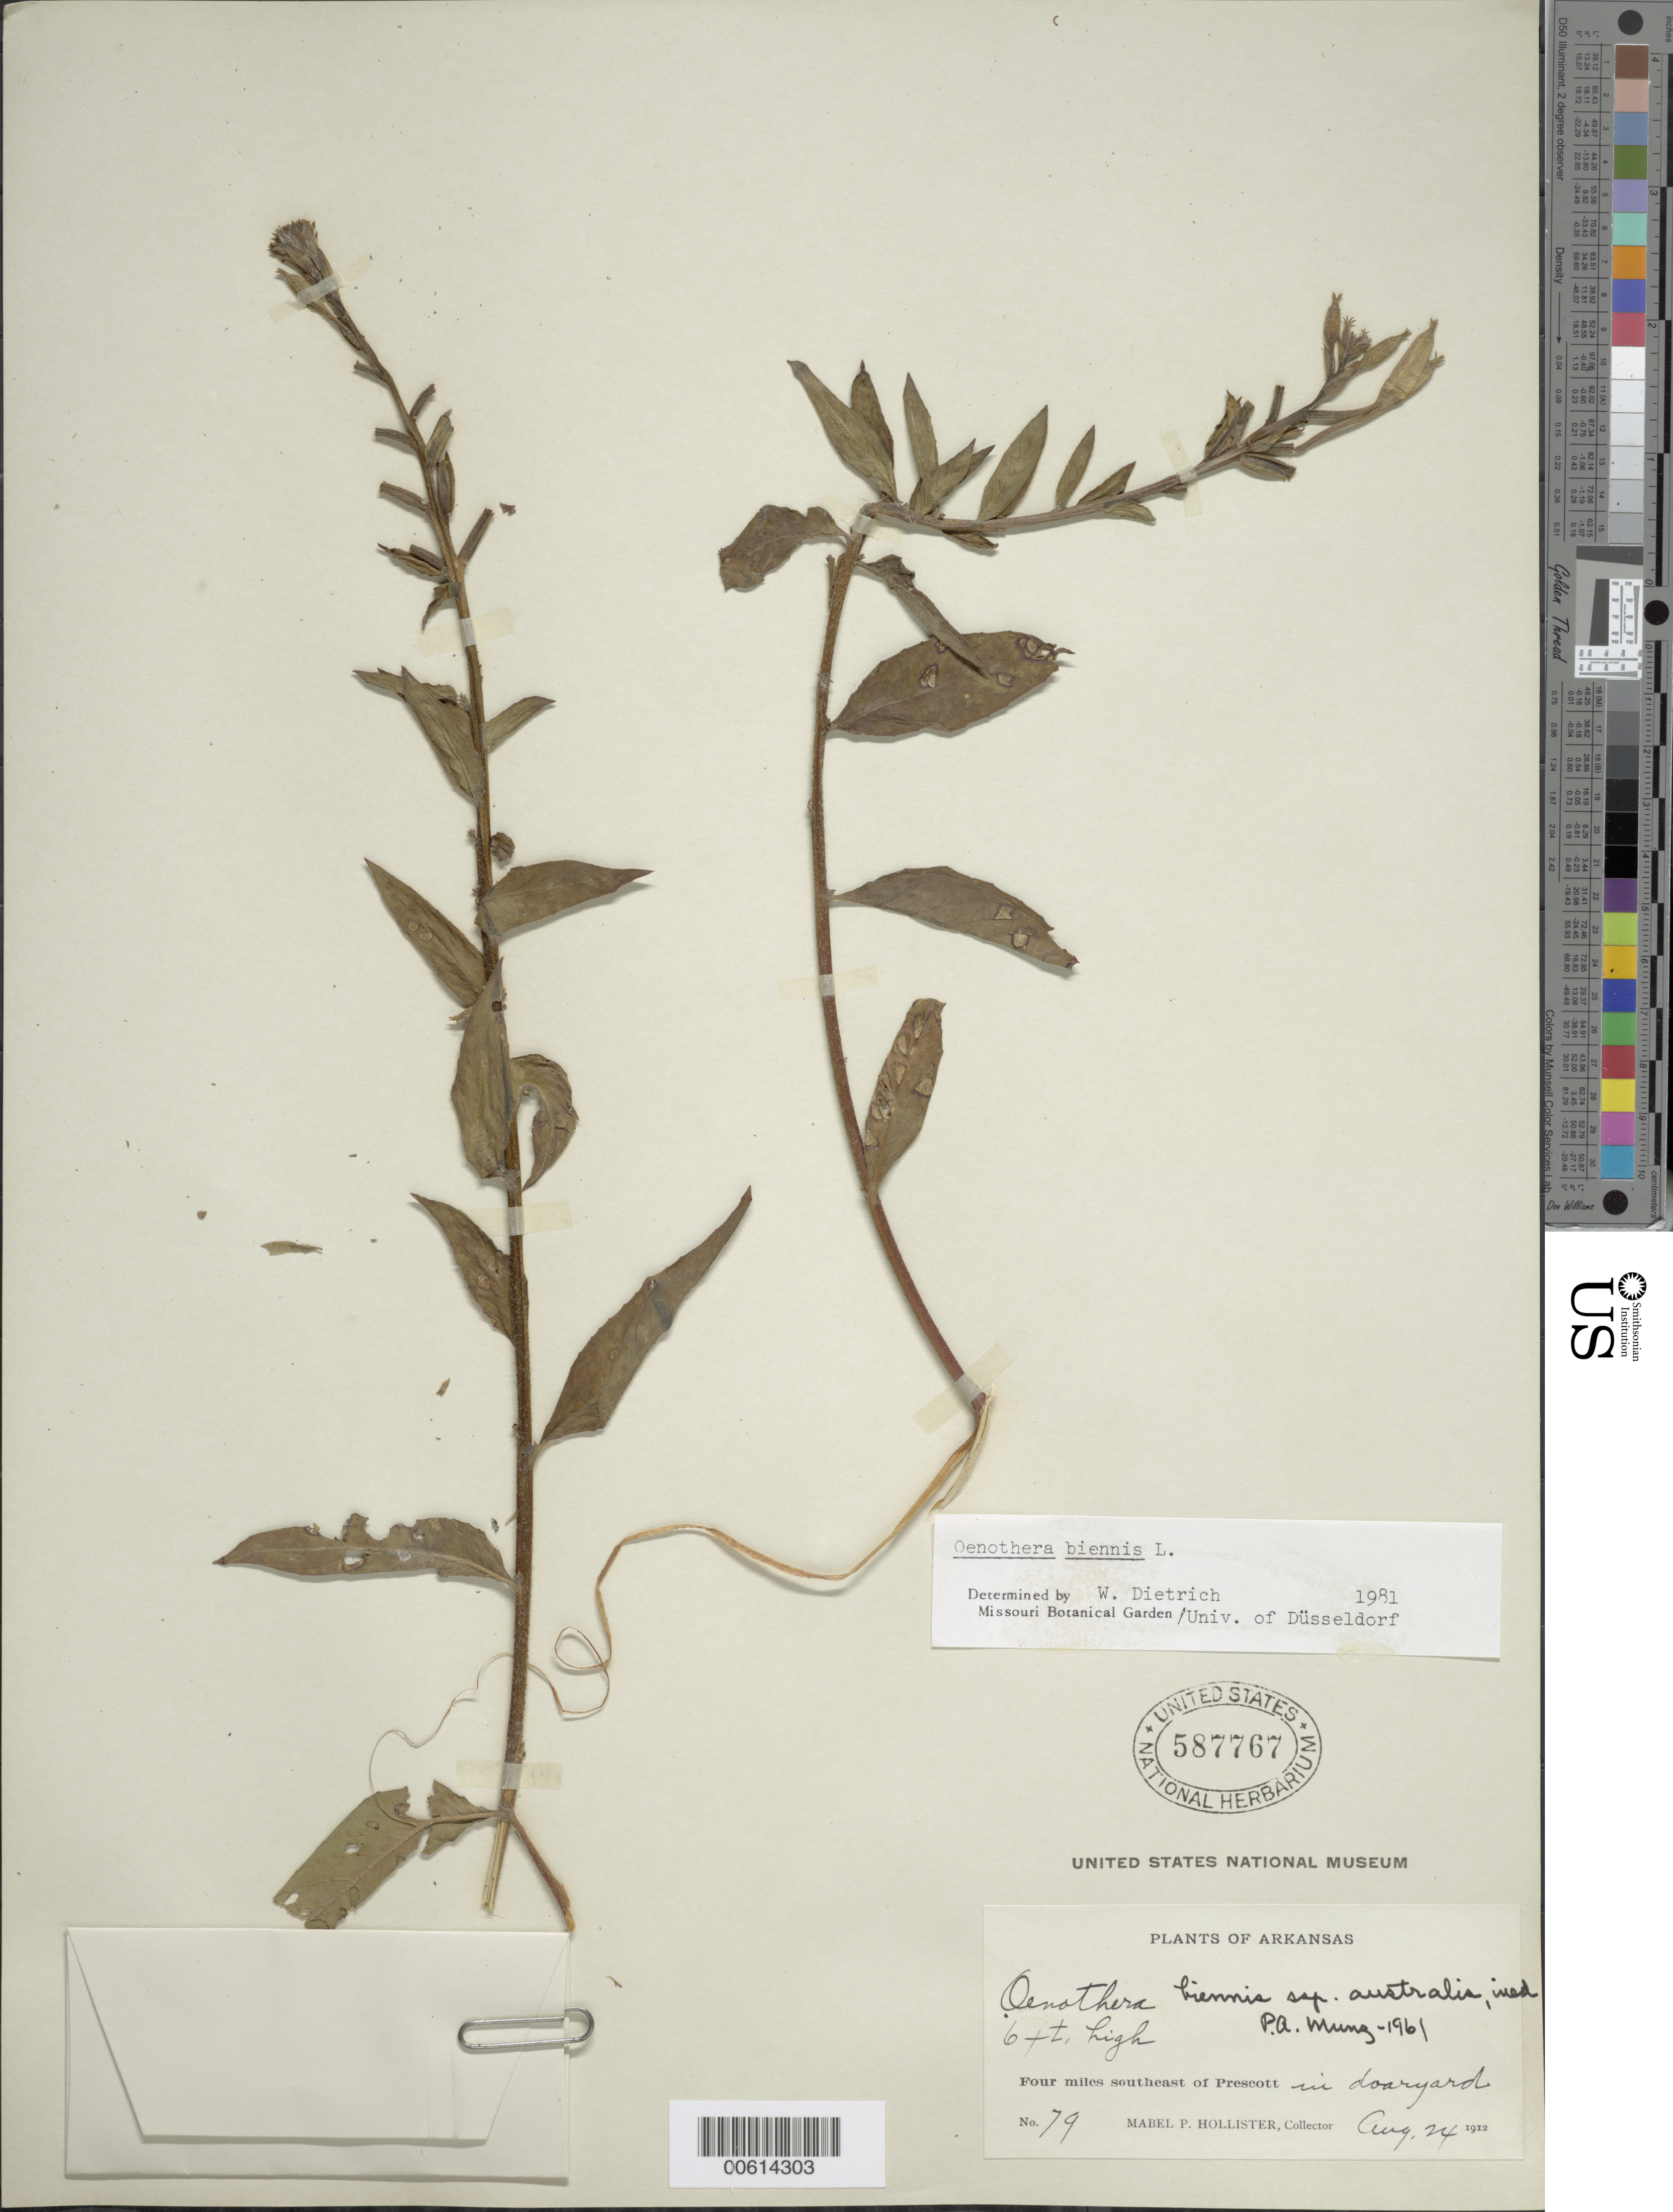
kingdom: Plantae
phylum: Tracheophyta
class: Magnoliopsida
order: Myrtales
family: Onagraceae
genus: Oenothera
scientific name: Oenothera biennis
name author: L.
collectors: M. Hollister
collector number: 79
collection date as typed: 24 Aug 1912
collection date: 1912-08-24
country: United States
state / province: Arkansas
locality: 4 miles southeast of Prescott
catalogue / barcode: US 587767